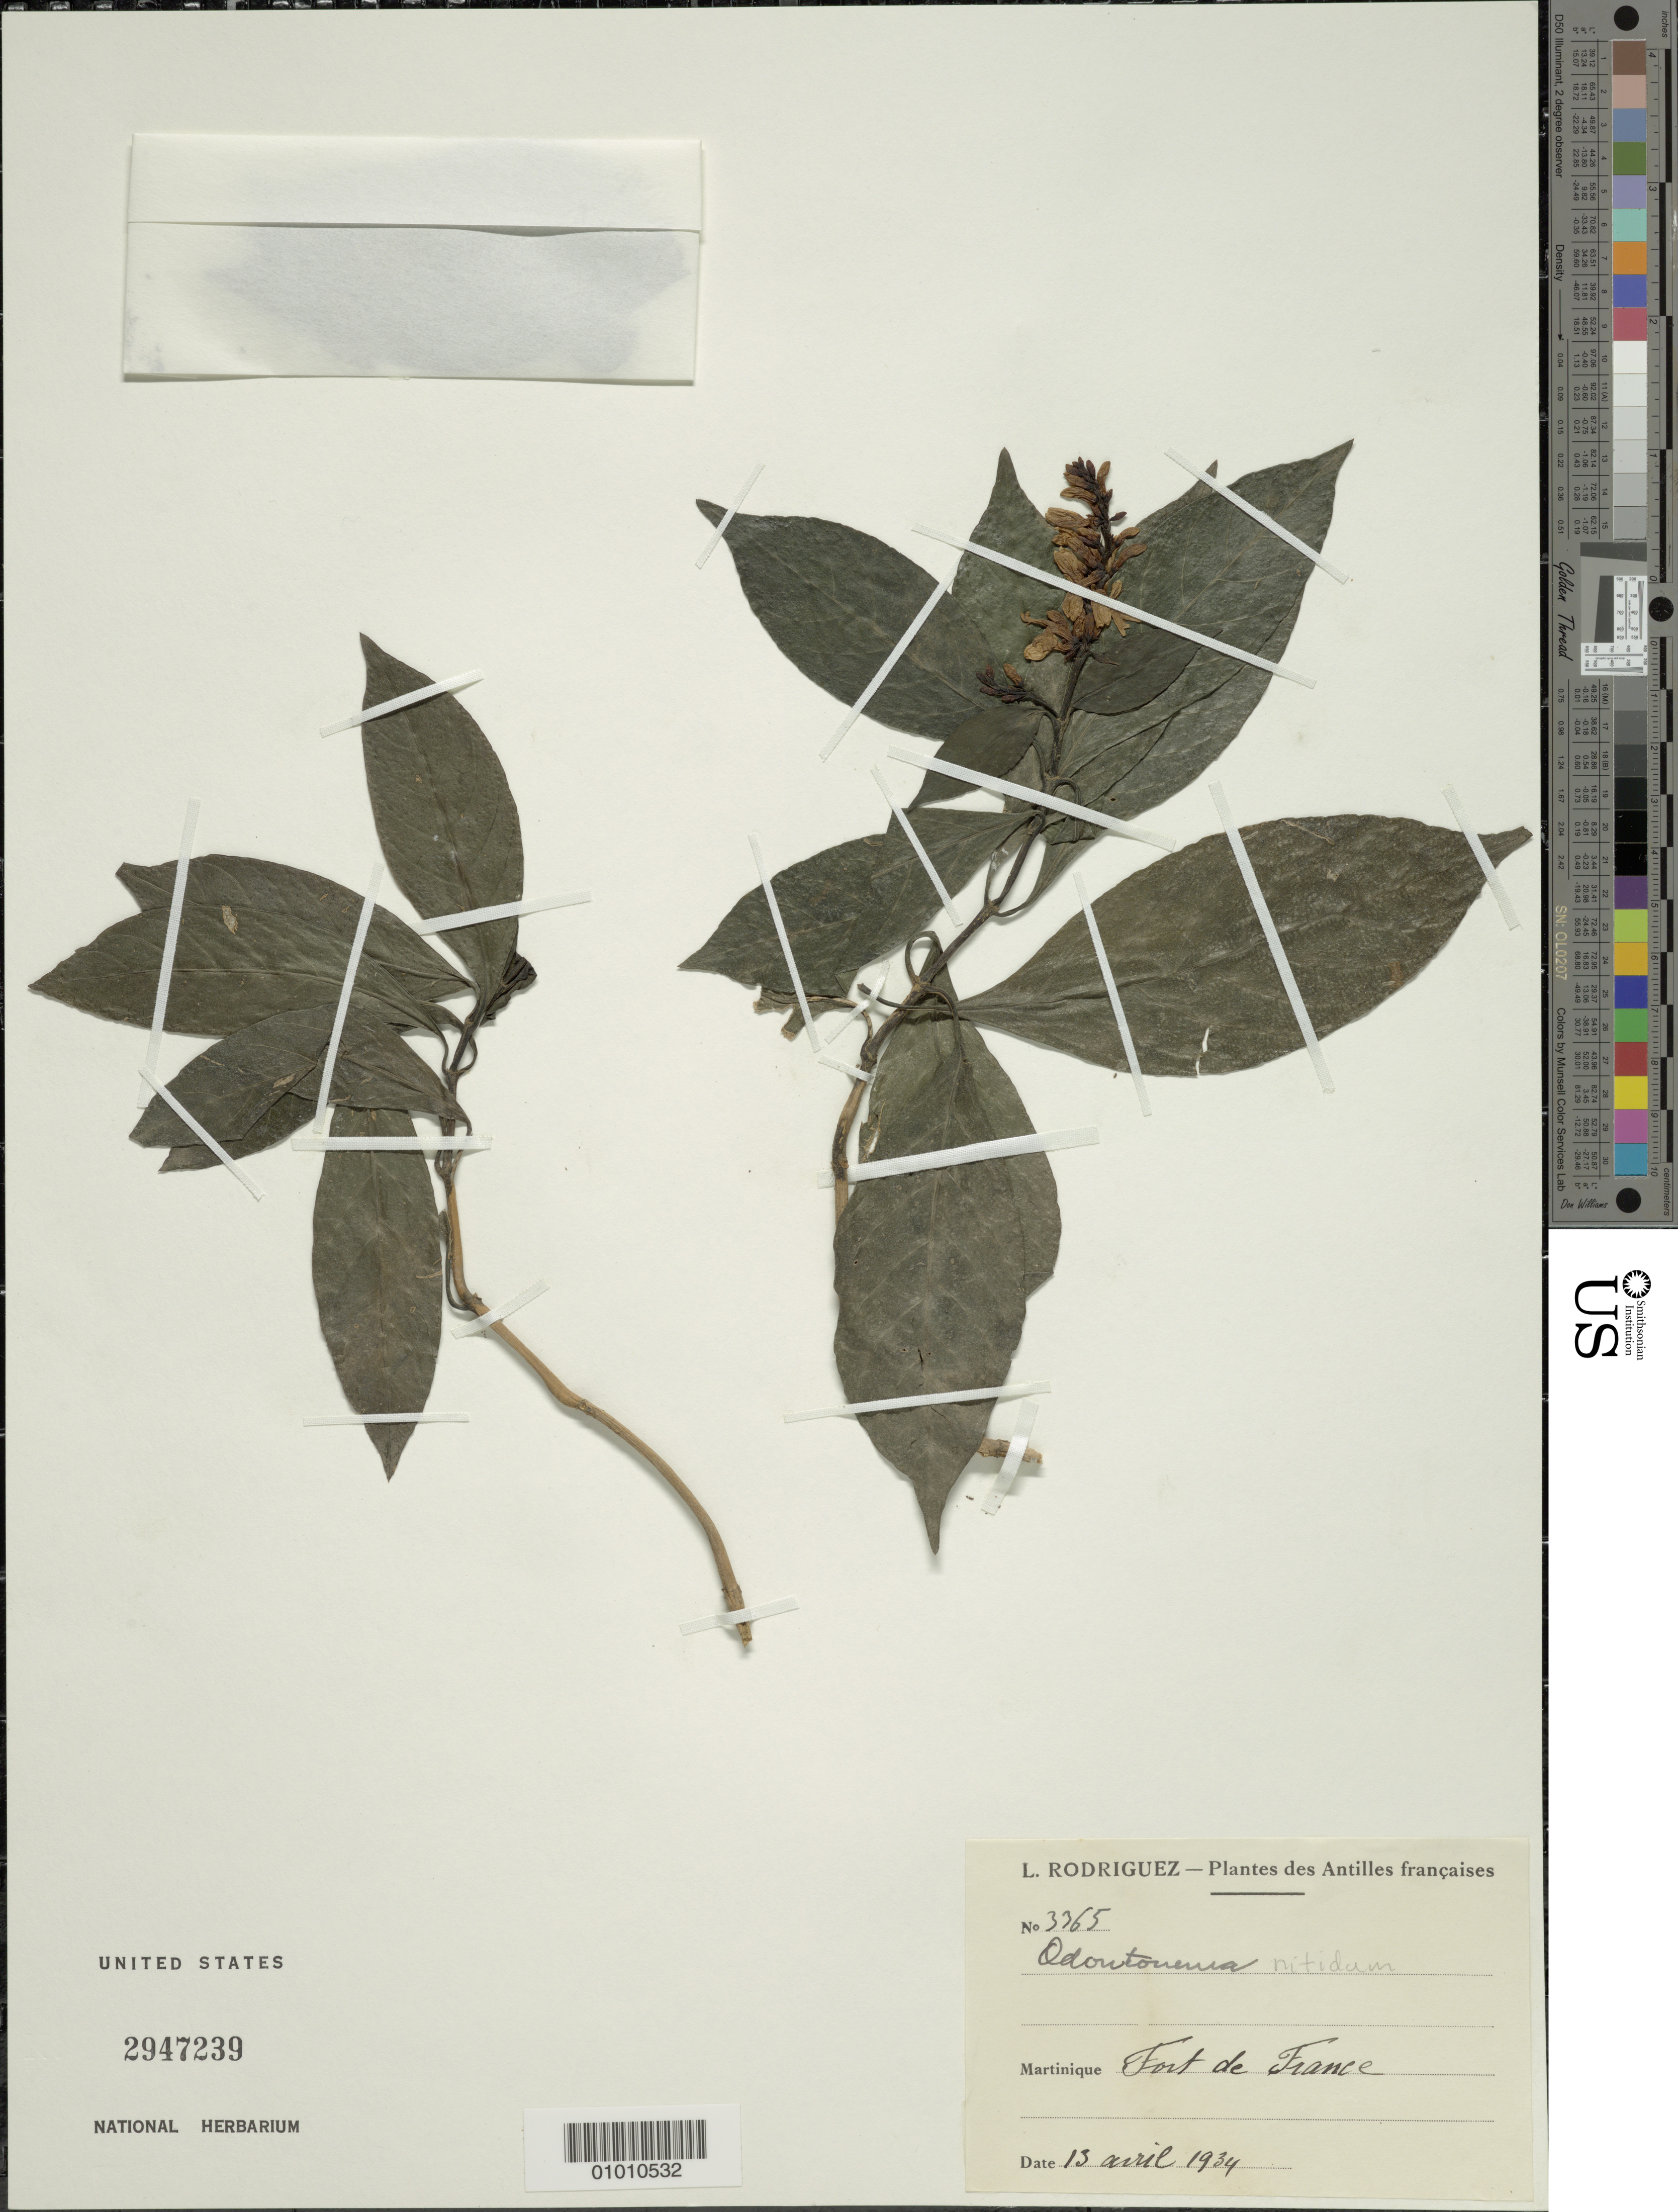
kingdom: Plantae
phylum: Tracheophyta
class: Magnoliopsida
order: Lamiales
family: Acanthaceae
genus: Odontonema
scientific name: Odontonema nitidum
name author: (Jacq.) Kuntze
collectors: L. Rodriguez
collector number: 3365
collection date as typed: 13 Apr 1934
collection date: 1934-04-13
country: Martinique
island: Martinique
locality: Fort de Framce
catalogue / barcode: US 2947239